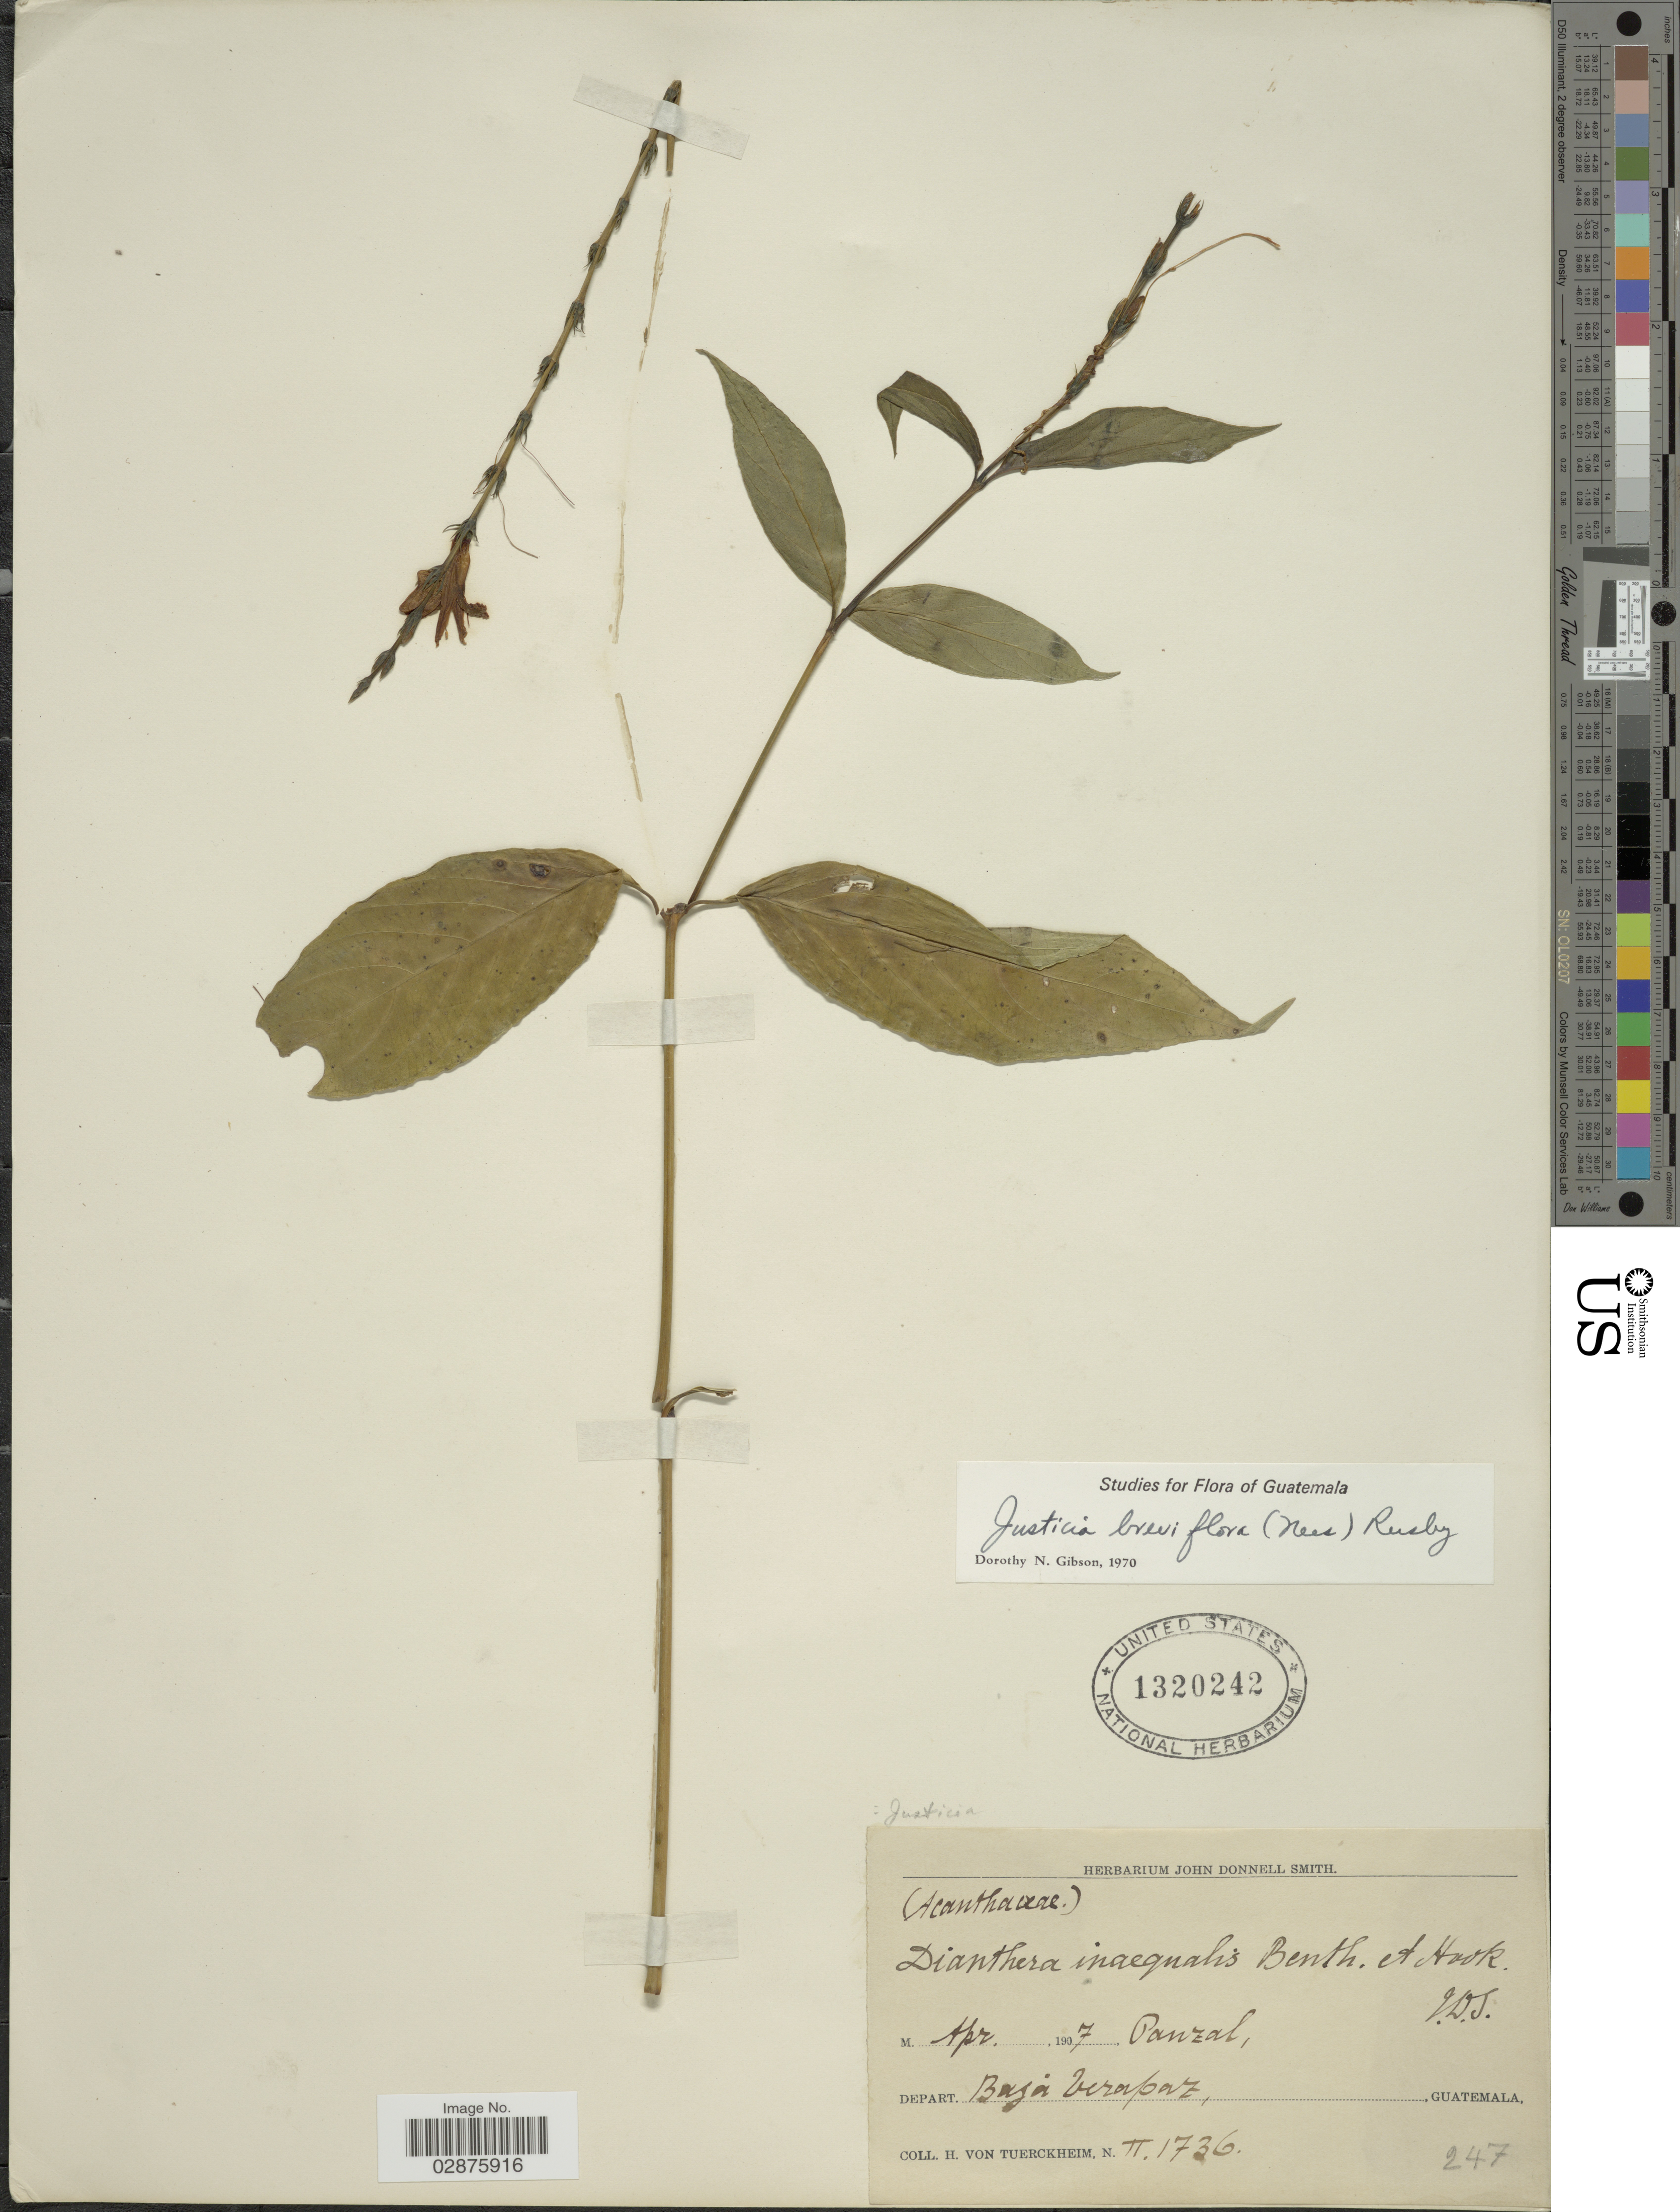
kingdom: Plantae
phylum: Tracheophyta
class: Magnoliopsida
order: Lamiales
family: Acanthaceae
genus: Justicia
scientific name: Justicia breviflora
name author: (Nees) Rusby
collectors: H. von Türckheim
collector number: II1736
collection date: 1907-04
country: Guatemala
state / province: Baja Verapaz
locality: Depart. Baja Verapaz.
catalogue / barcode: US 1320242